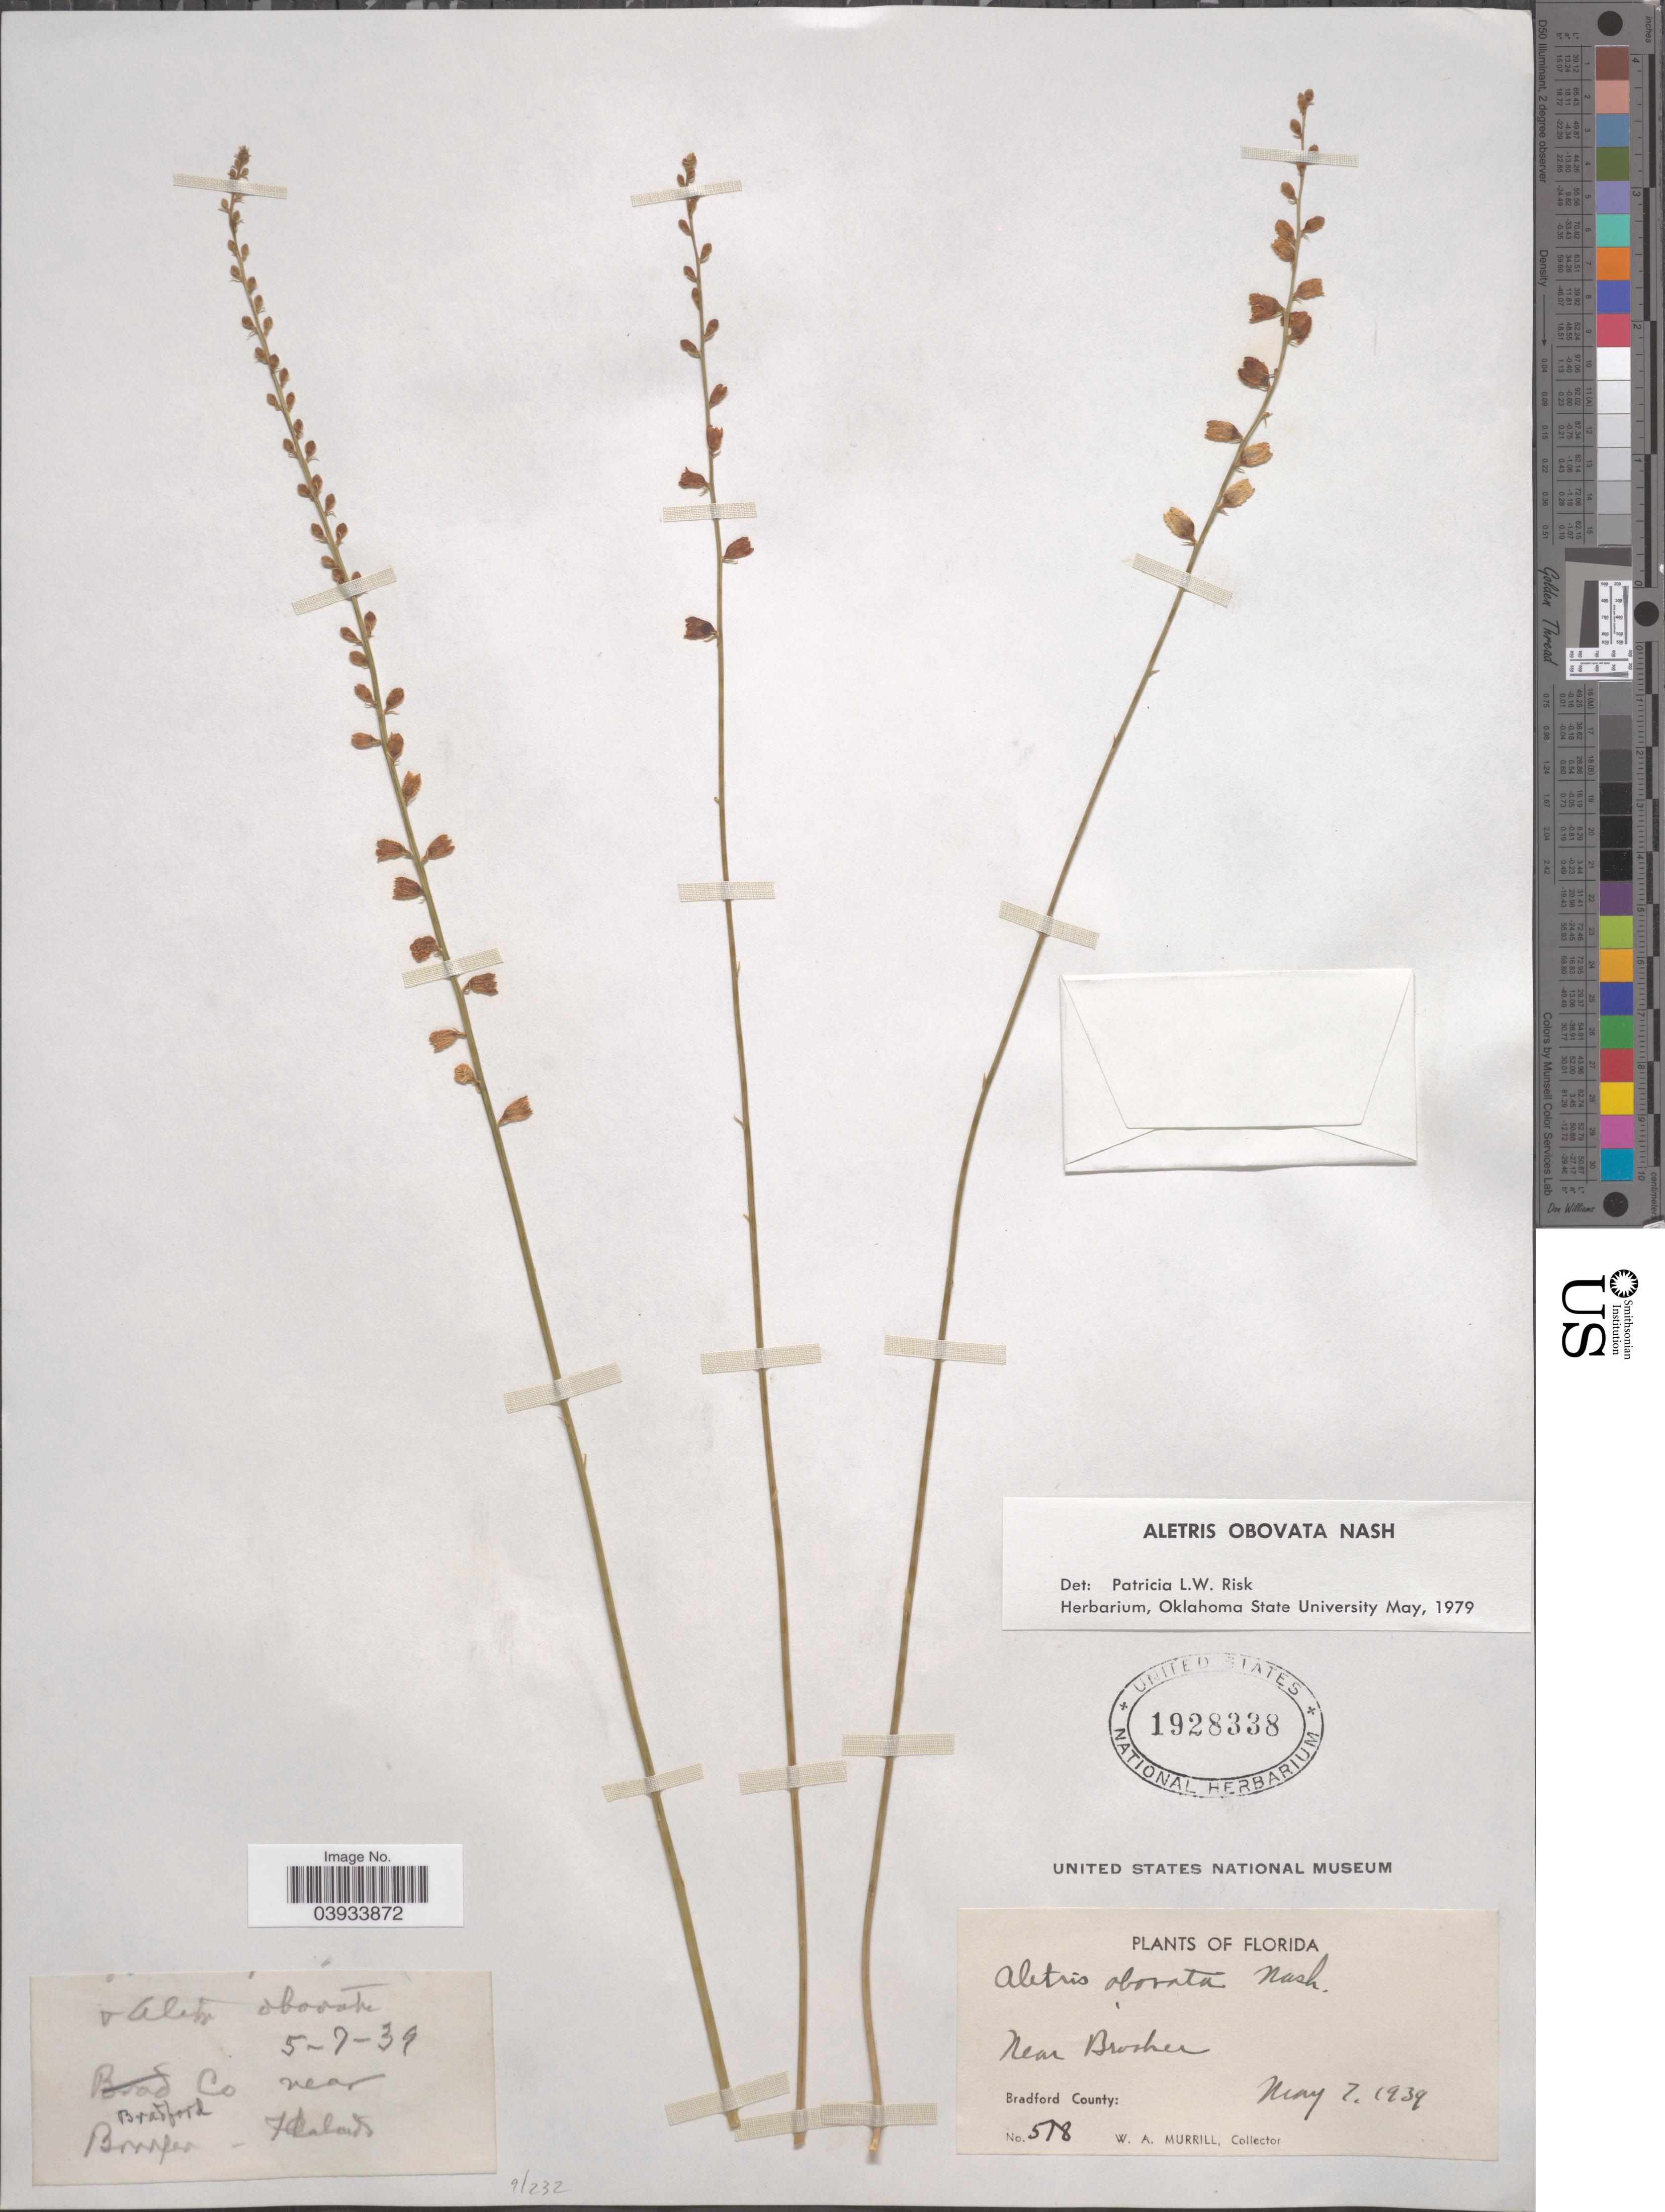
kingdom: Plantae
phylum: Tracheophyta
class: Liliopsida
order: Dioscoreales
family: Nartheciaceae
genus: Aletris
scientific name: Aletris obovata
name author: Nash ex Small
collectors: W. A. Murrill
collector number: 578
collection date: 1939-05-07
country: United States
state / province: Florida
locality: Near Brooker. Bradford County.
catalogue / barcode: US 1928338